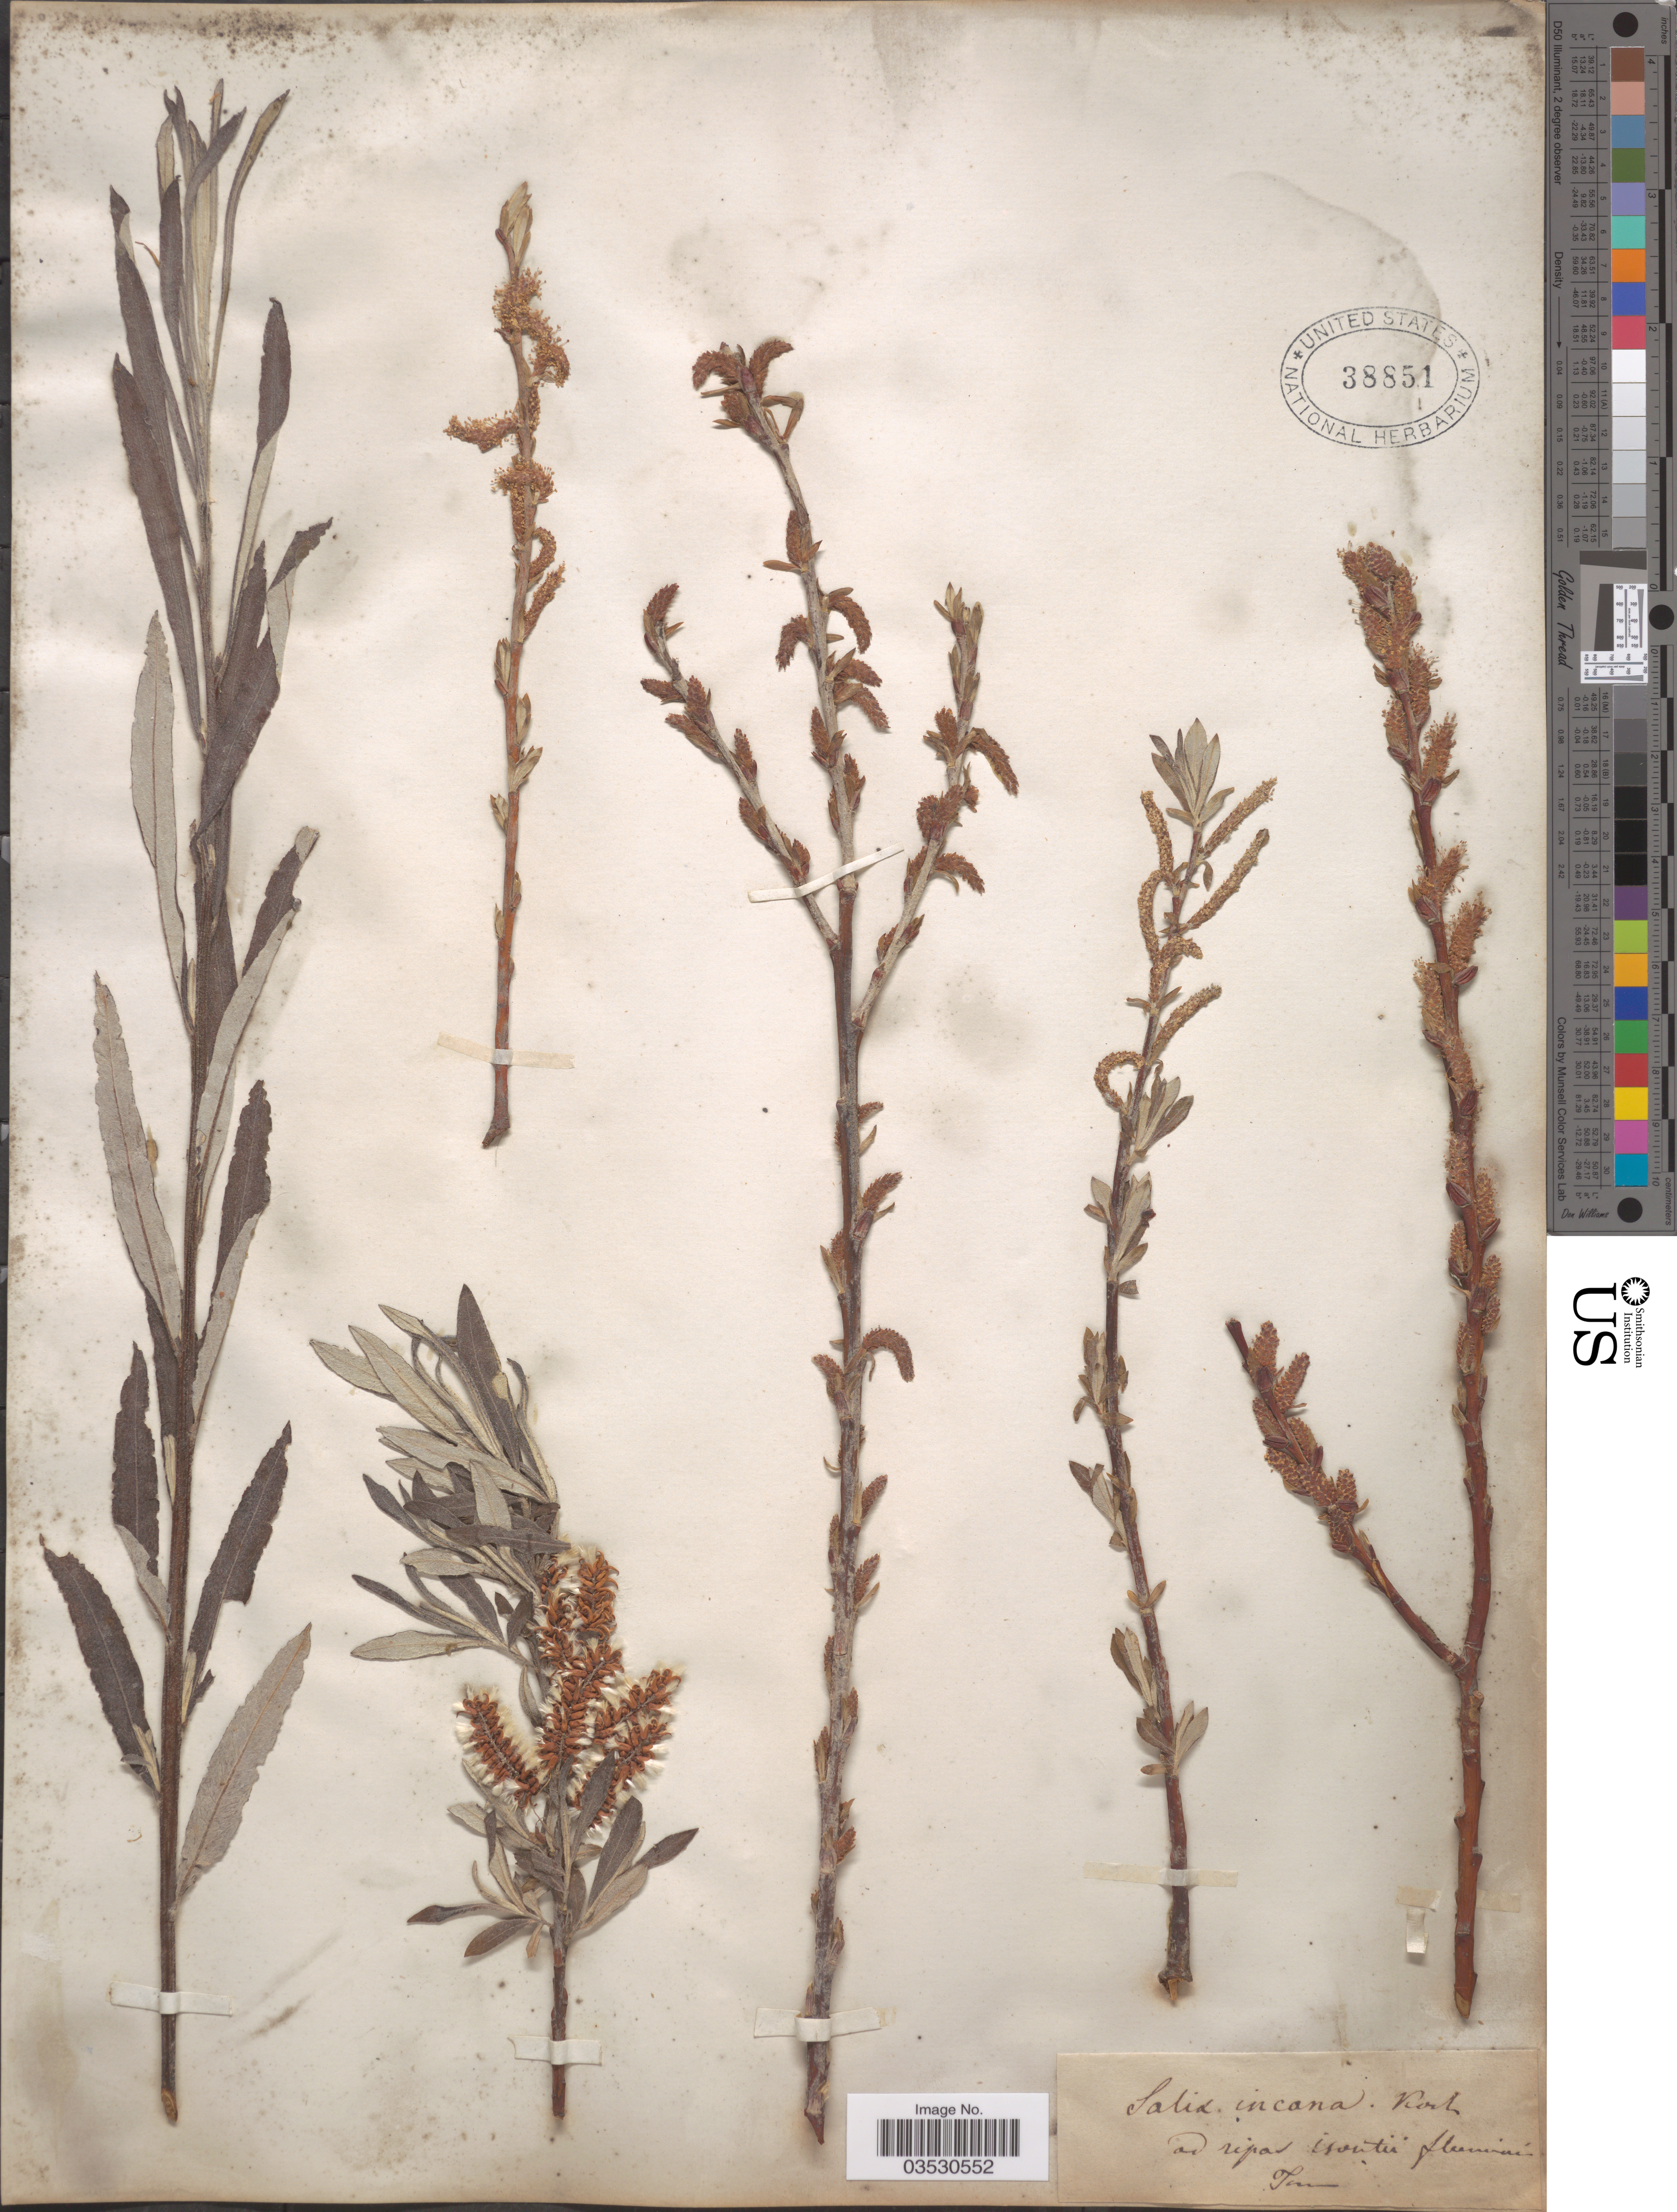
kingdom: Plantae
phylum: Tracheophyta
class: Magnoliopsida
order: Malpighiales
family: Salicaceae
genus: Salix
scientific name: Salix incana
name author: Michx.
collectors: Tomm.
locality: Ad ripa isontir [interpreted] fluminis.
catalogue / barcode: US 38851